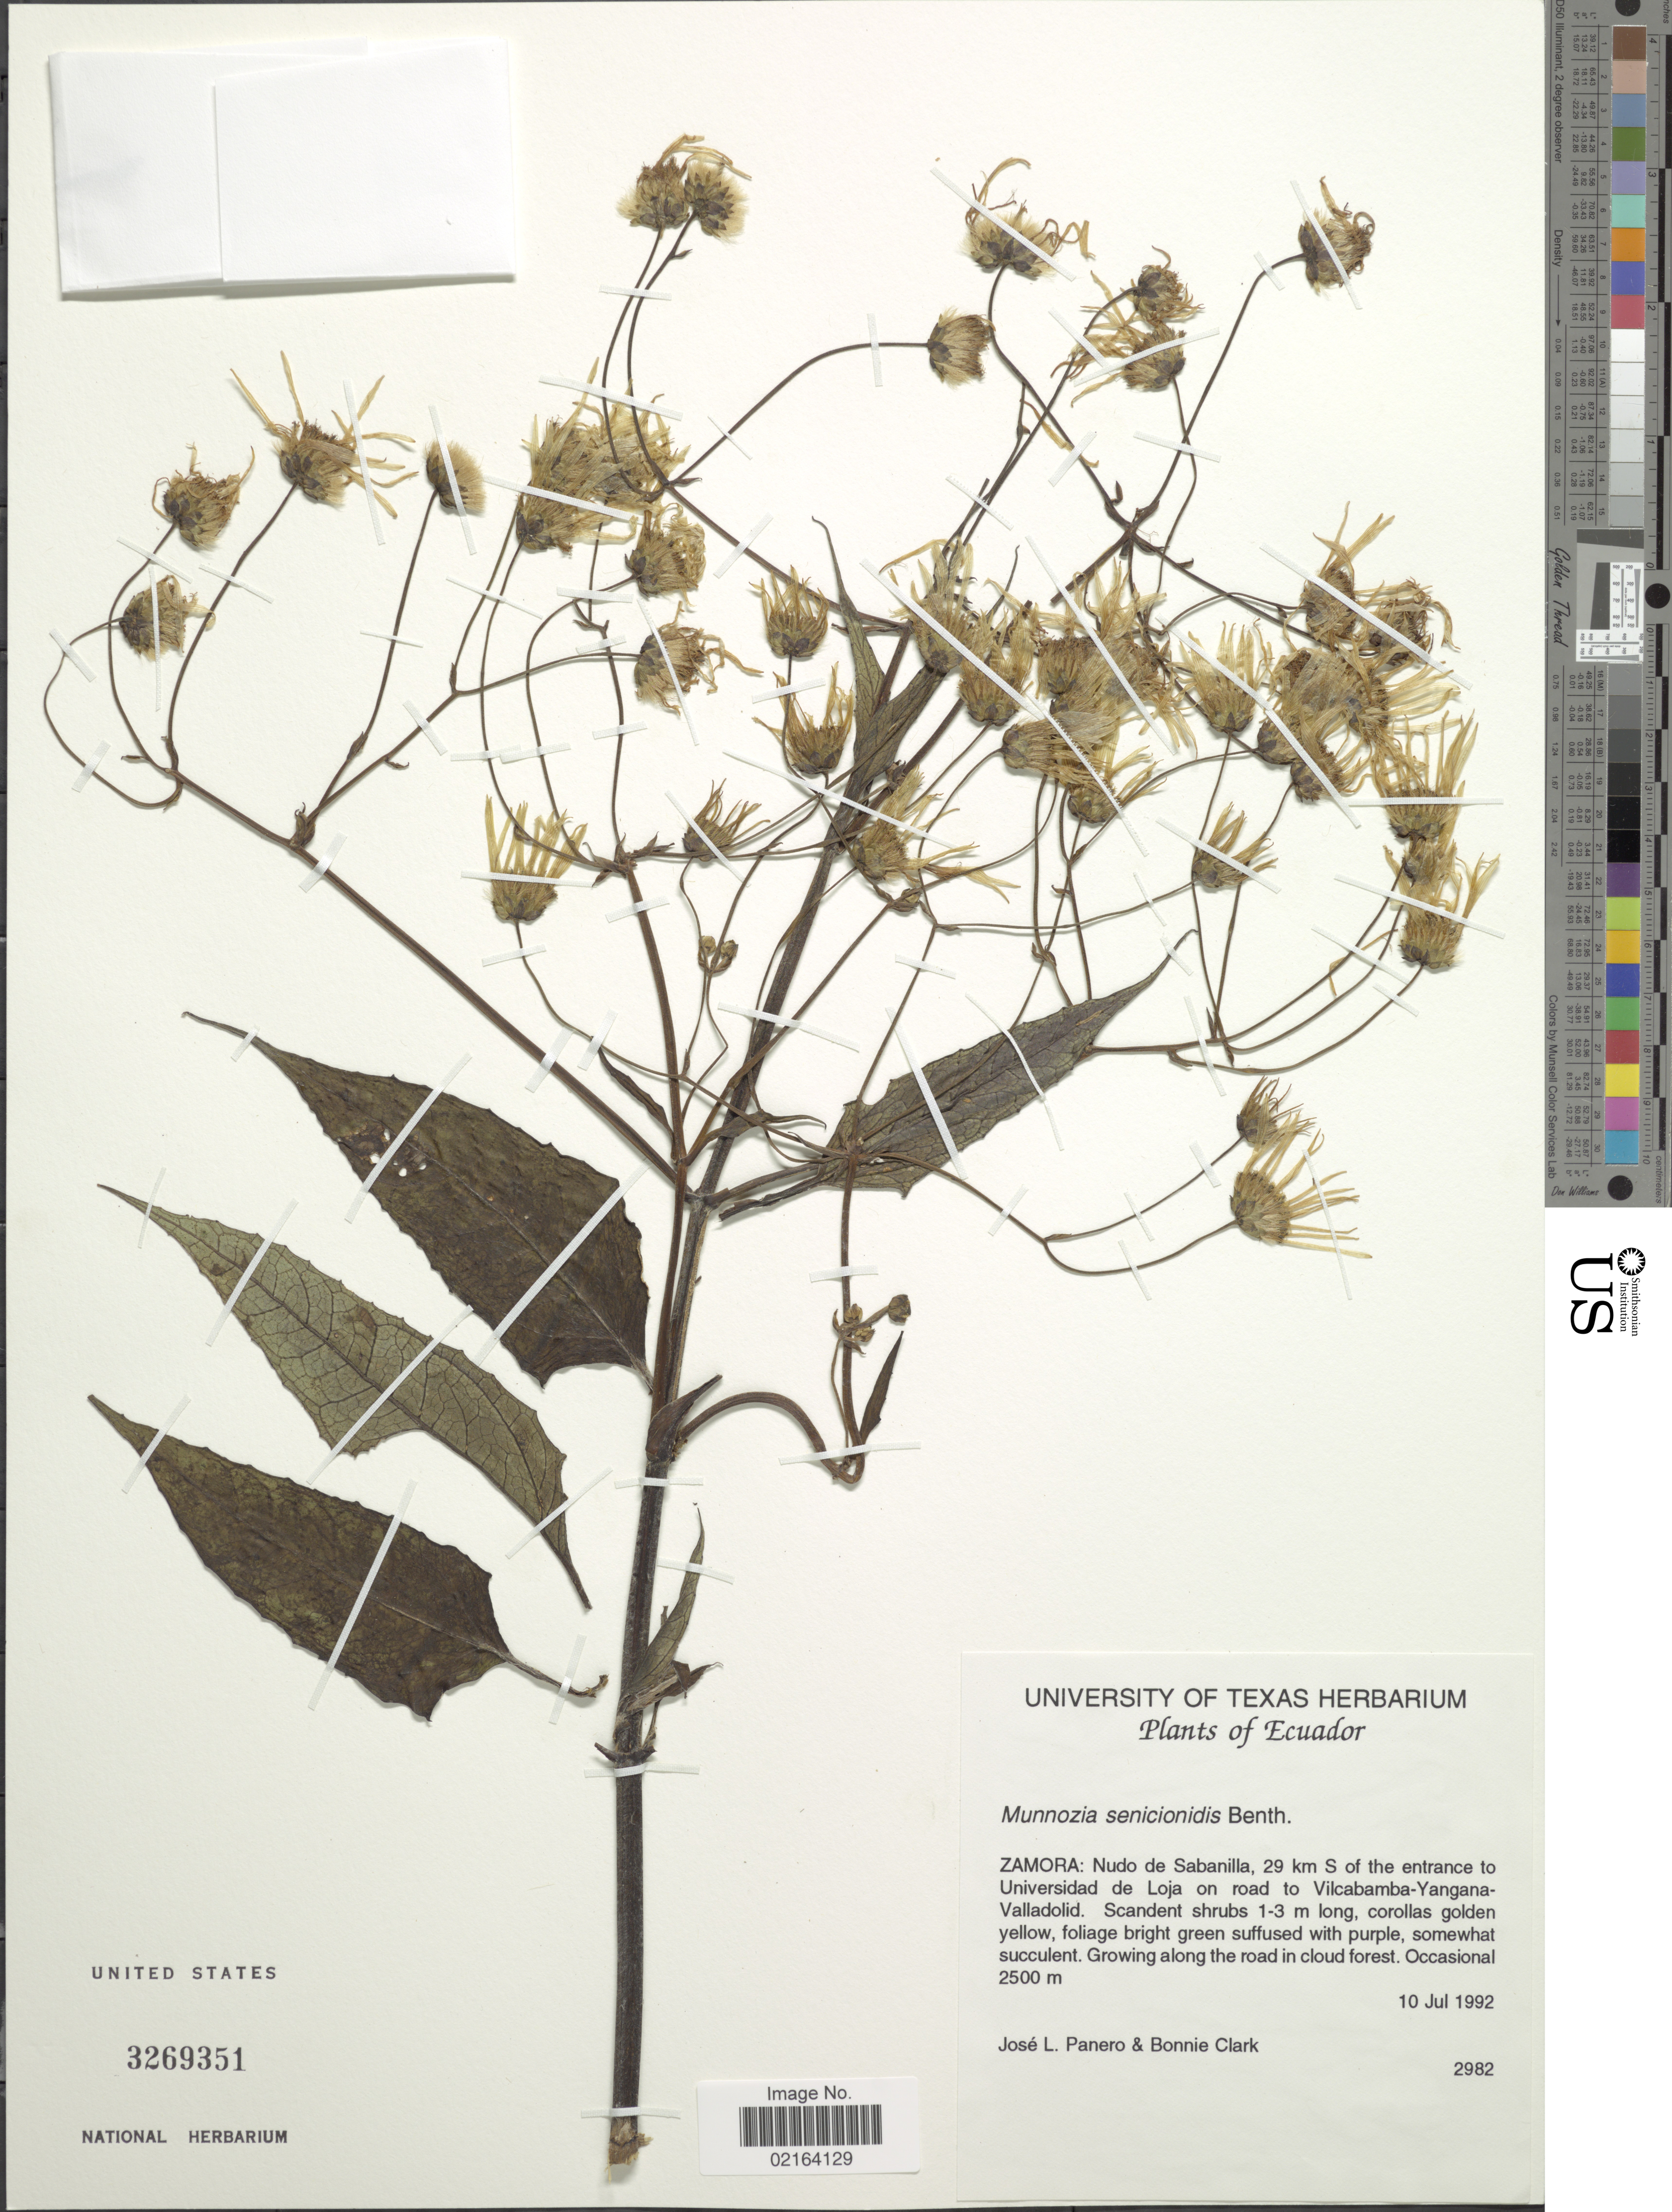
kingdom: Plantae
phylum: Tracheophyta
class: Magnoliopsida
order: Asterales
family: Asteraceae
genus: Munnozia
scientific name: Munnozia senecionidis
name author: Benth.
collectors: J. L. Panero & B. Clark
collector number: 2982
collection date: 1992-07-10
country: Ecuador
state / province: Zamora-Chinchipe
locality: Zamora: Nudo de Sabanilla, 29 km S of the entrance to Universidad de Loja on road to Vilcabamba-Yangana-Villadolid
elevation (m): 2500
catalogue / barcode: US 3269351